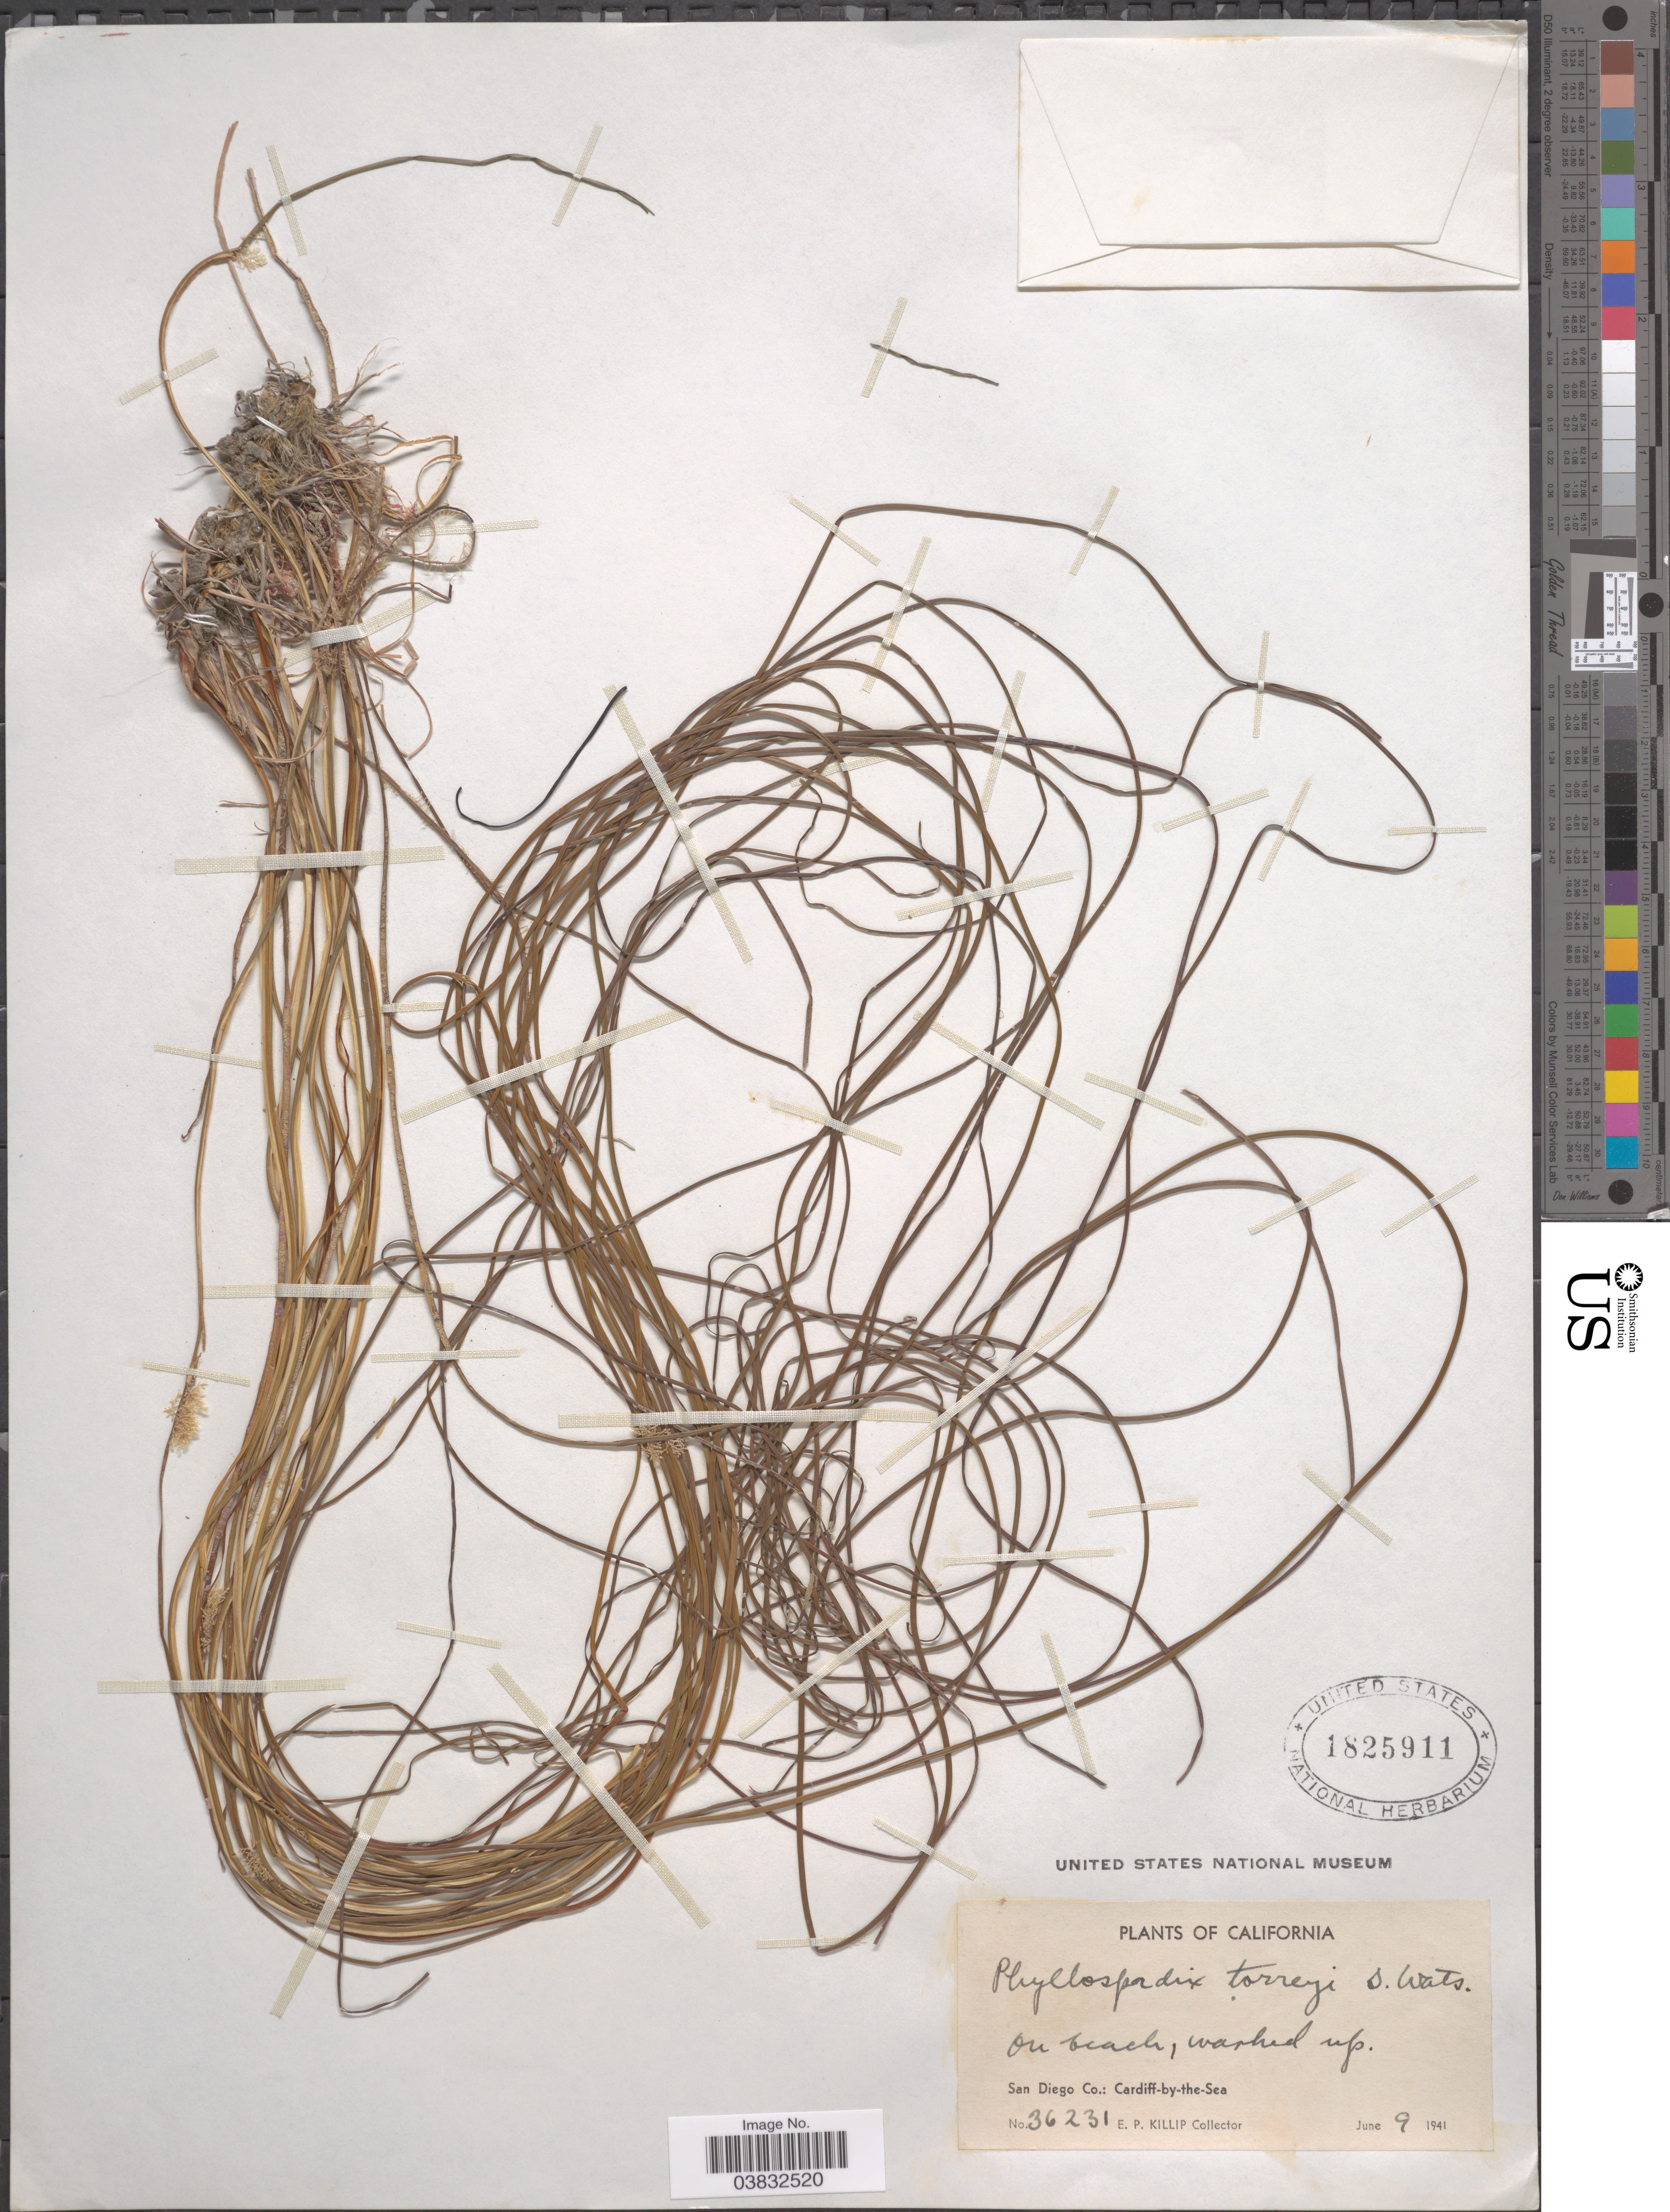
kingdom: Plantae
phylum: Tracheophyta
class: Liliopsida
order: Alismatales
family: Zosteraceae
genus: Phyllospadix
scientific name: Phyllospadix torreyi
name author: S. Watson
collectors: E. P. Killip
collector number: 36231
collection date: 1941-06-09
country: United States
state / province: California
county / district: San Diego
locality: San Diego Co.: Cardiff-by-the-Sea.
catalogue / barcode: US 1825911